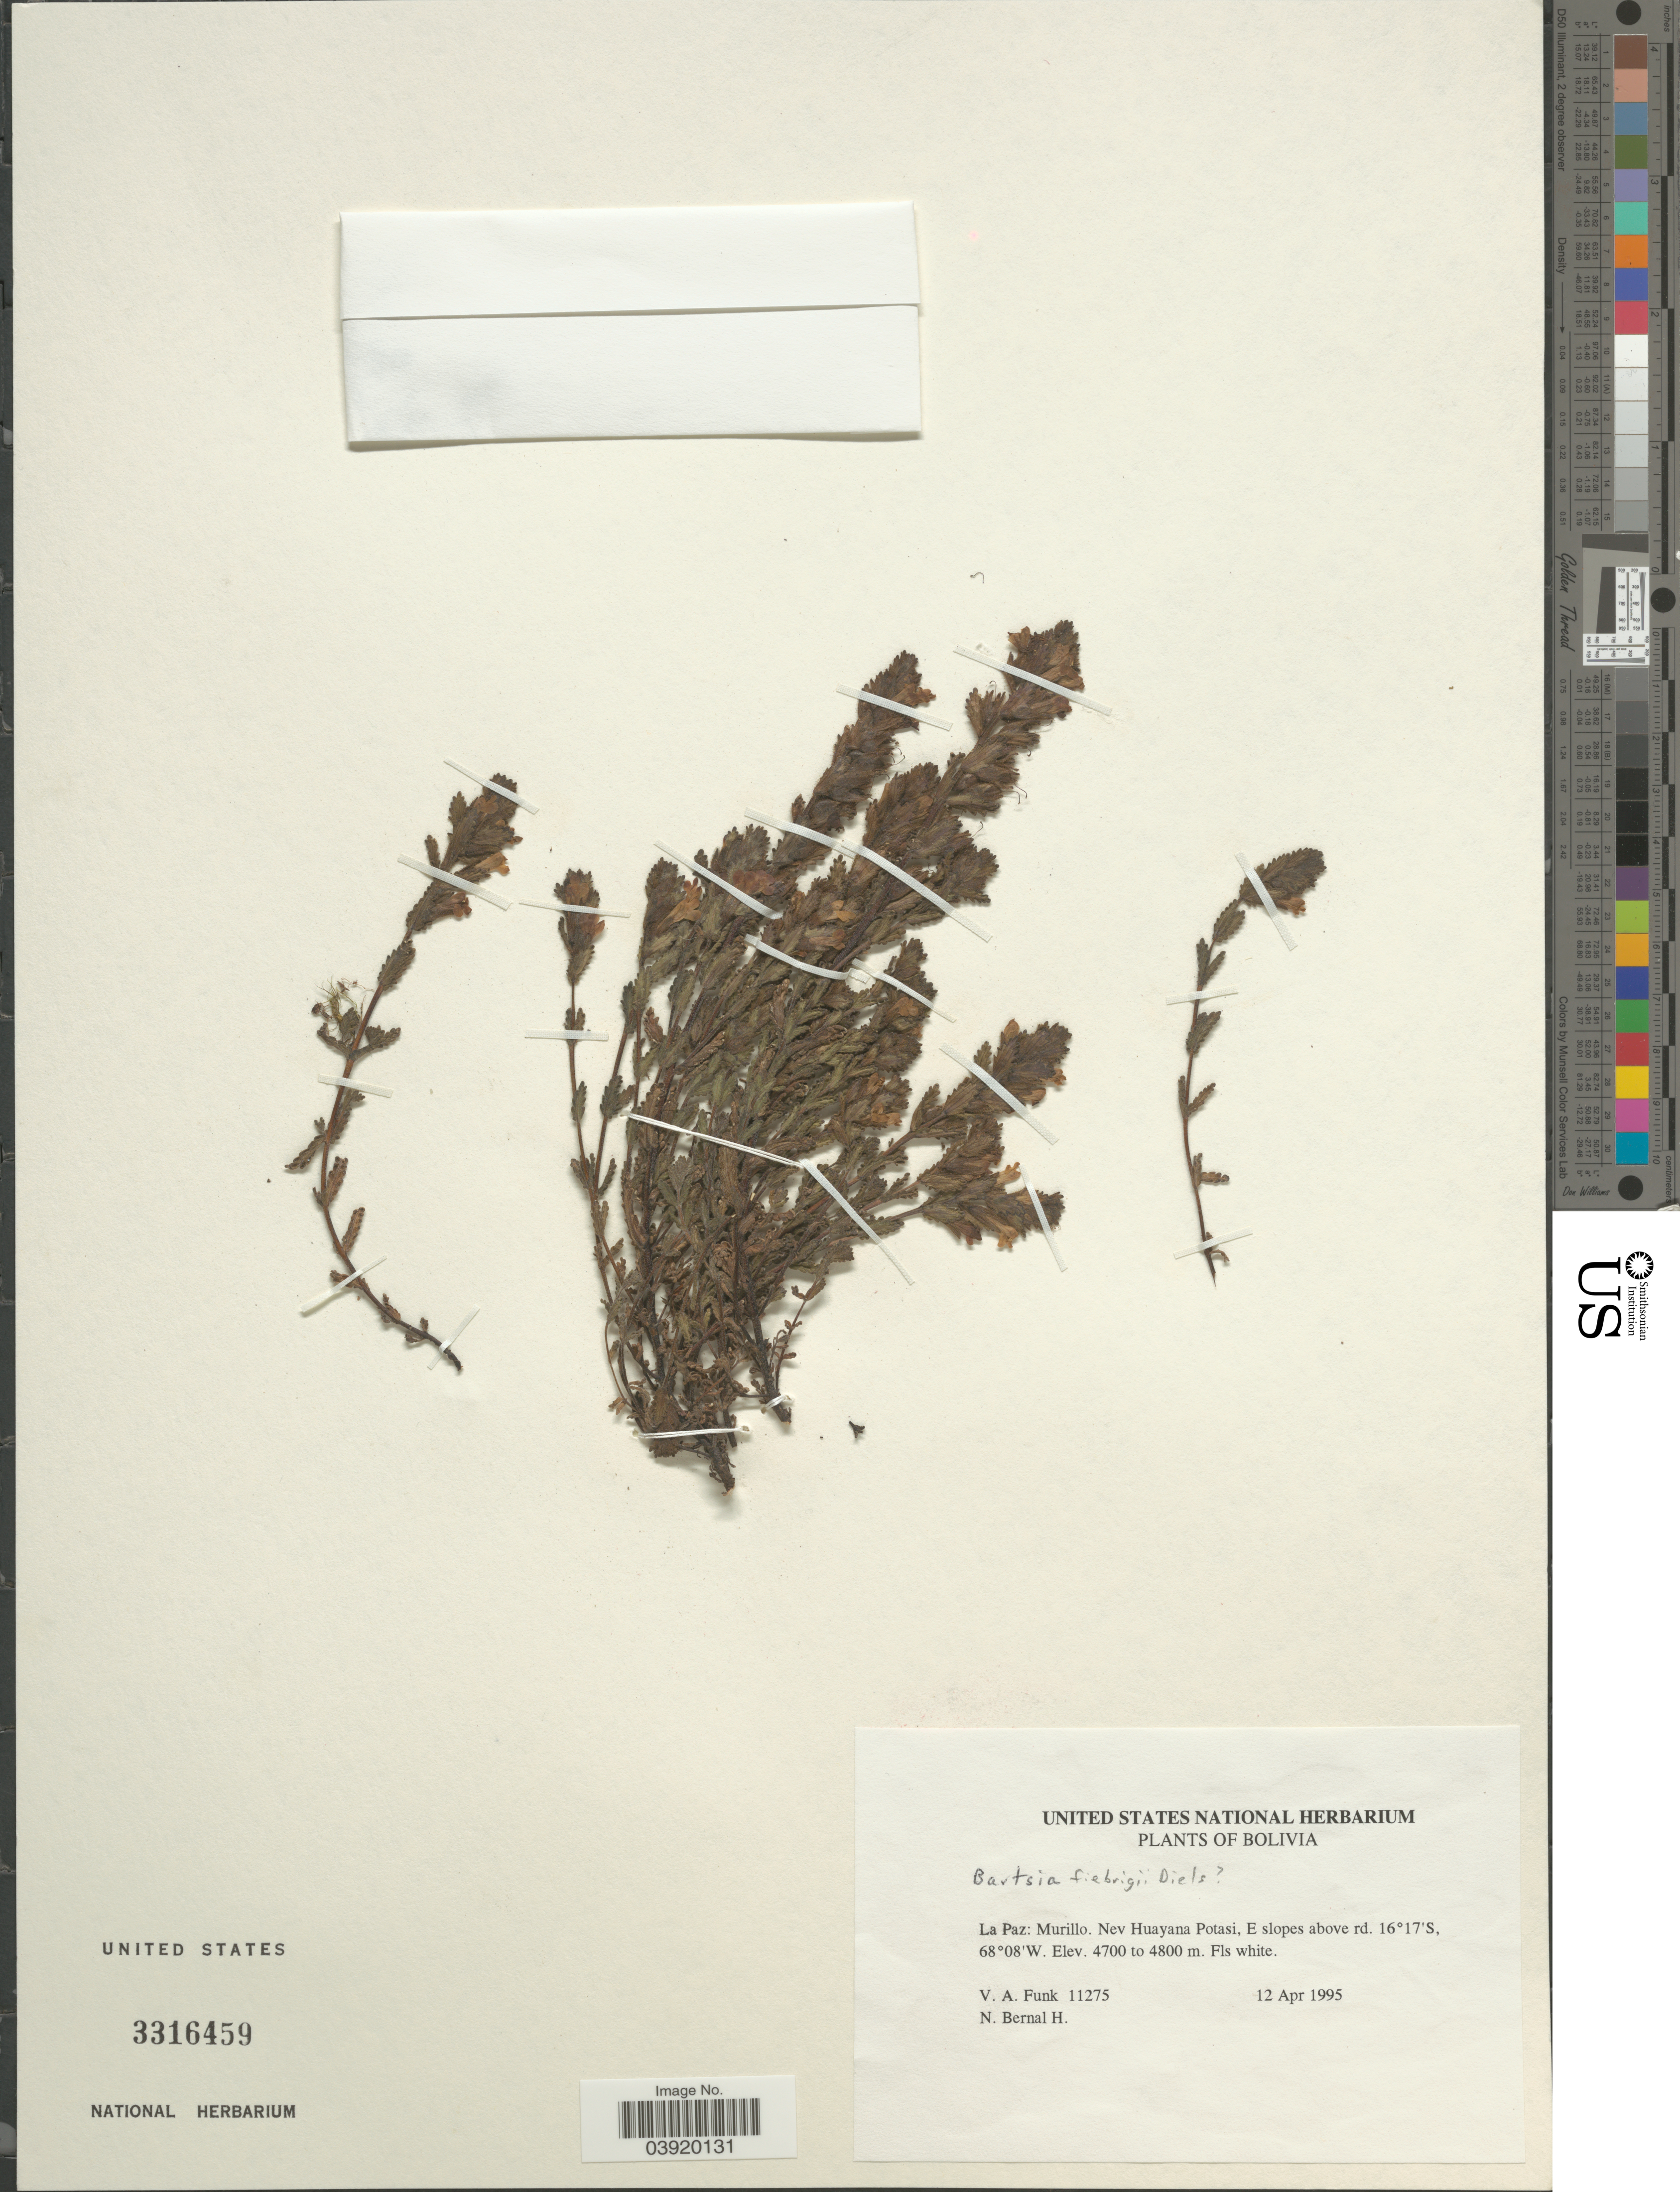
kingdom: Plantae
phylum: Tracheophyta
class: Magnoliopsida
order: Lamiales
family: Orobanchaceae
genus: Bartsia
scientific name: Bartsia fiebrigii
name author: Diels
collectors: V. Funk & N. Bernal H.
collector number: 11275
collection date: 1995-04-12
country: Bolivia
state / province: La Paz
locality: Murillo. Nev Huayana Potasi, E slopes above rd.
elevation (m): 4700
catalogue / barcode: US 3316459